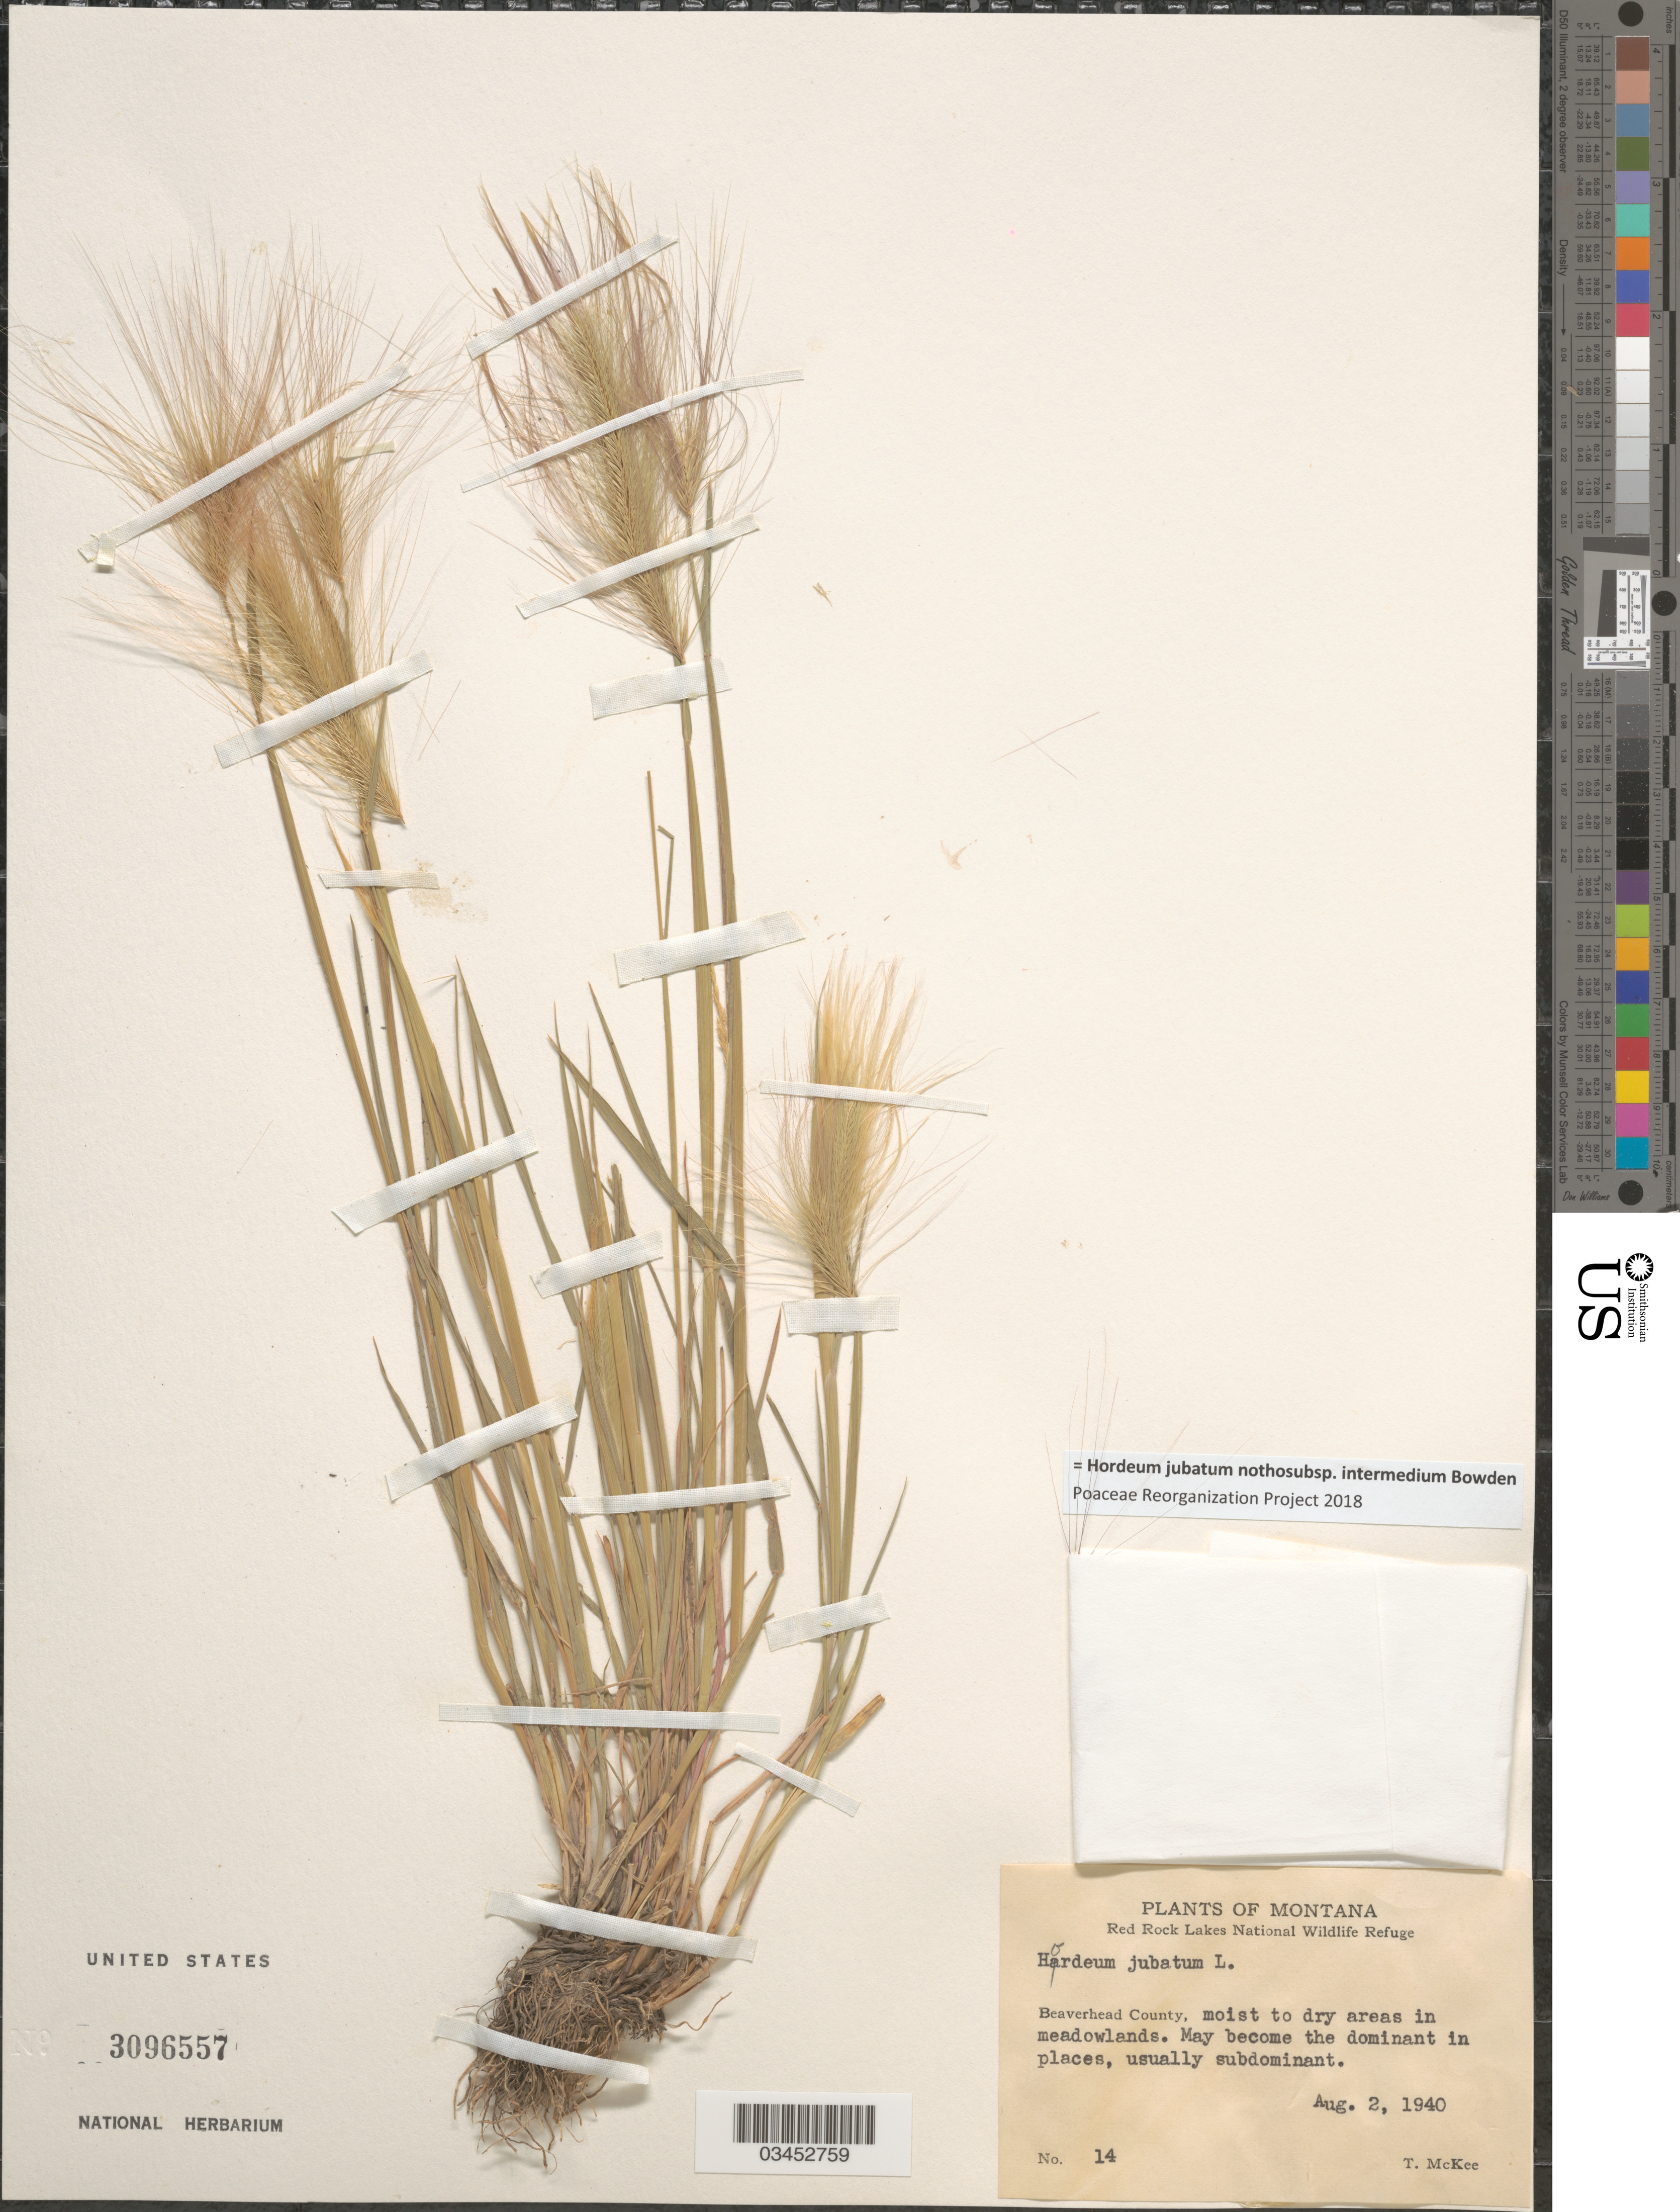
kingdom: Plantae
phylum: Tracheophyta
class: Liliopsida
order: Poales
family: Poaceae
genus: Hordeum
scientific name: Hordeum jubatum nothosubsp. intermedium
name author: Bowden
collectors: T. McKee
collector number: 14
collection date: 1940-08-02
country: United States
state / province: Montana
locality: Red Rock Lakes National Wildlife Refuge. Beaverhead County, moist to dry areas in meadowlands.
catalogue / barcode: US 3096557